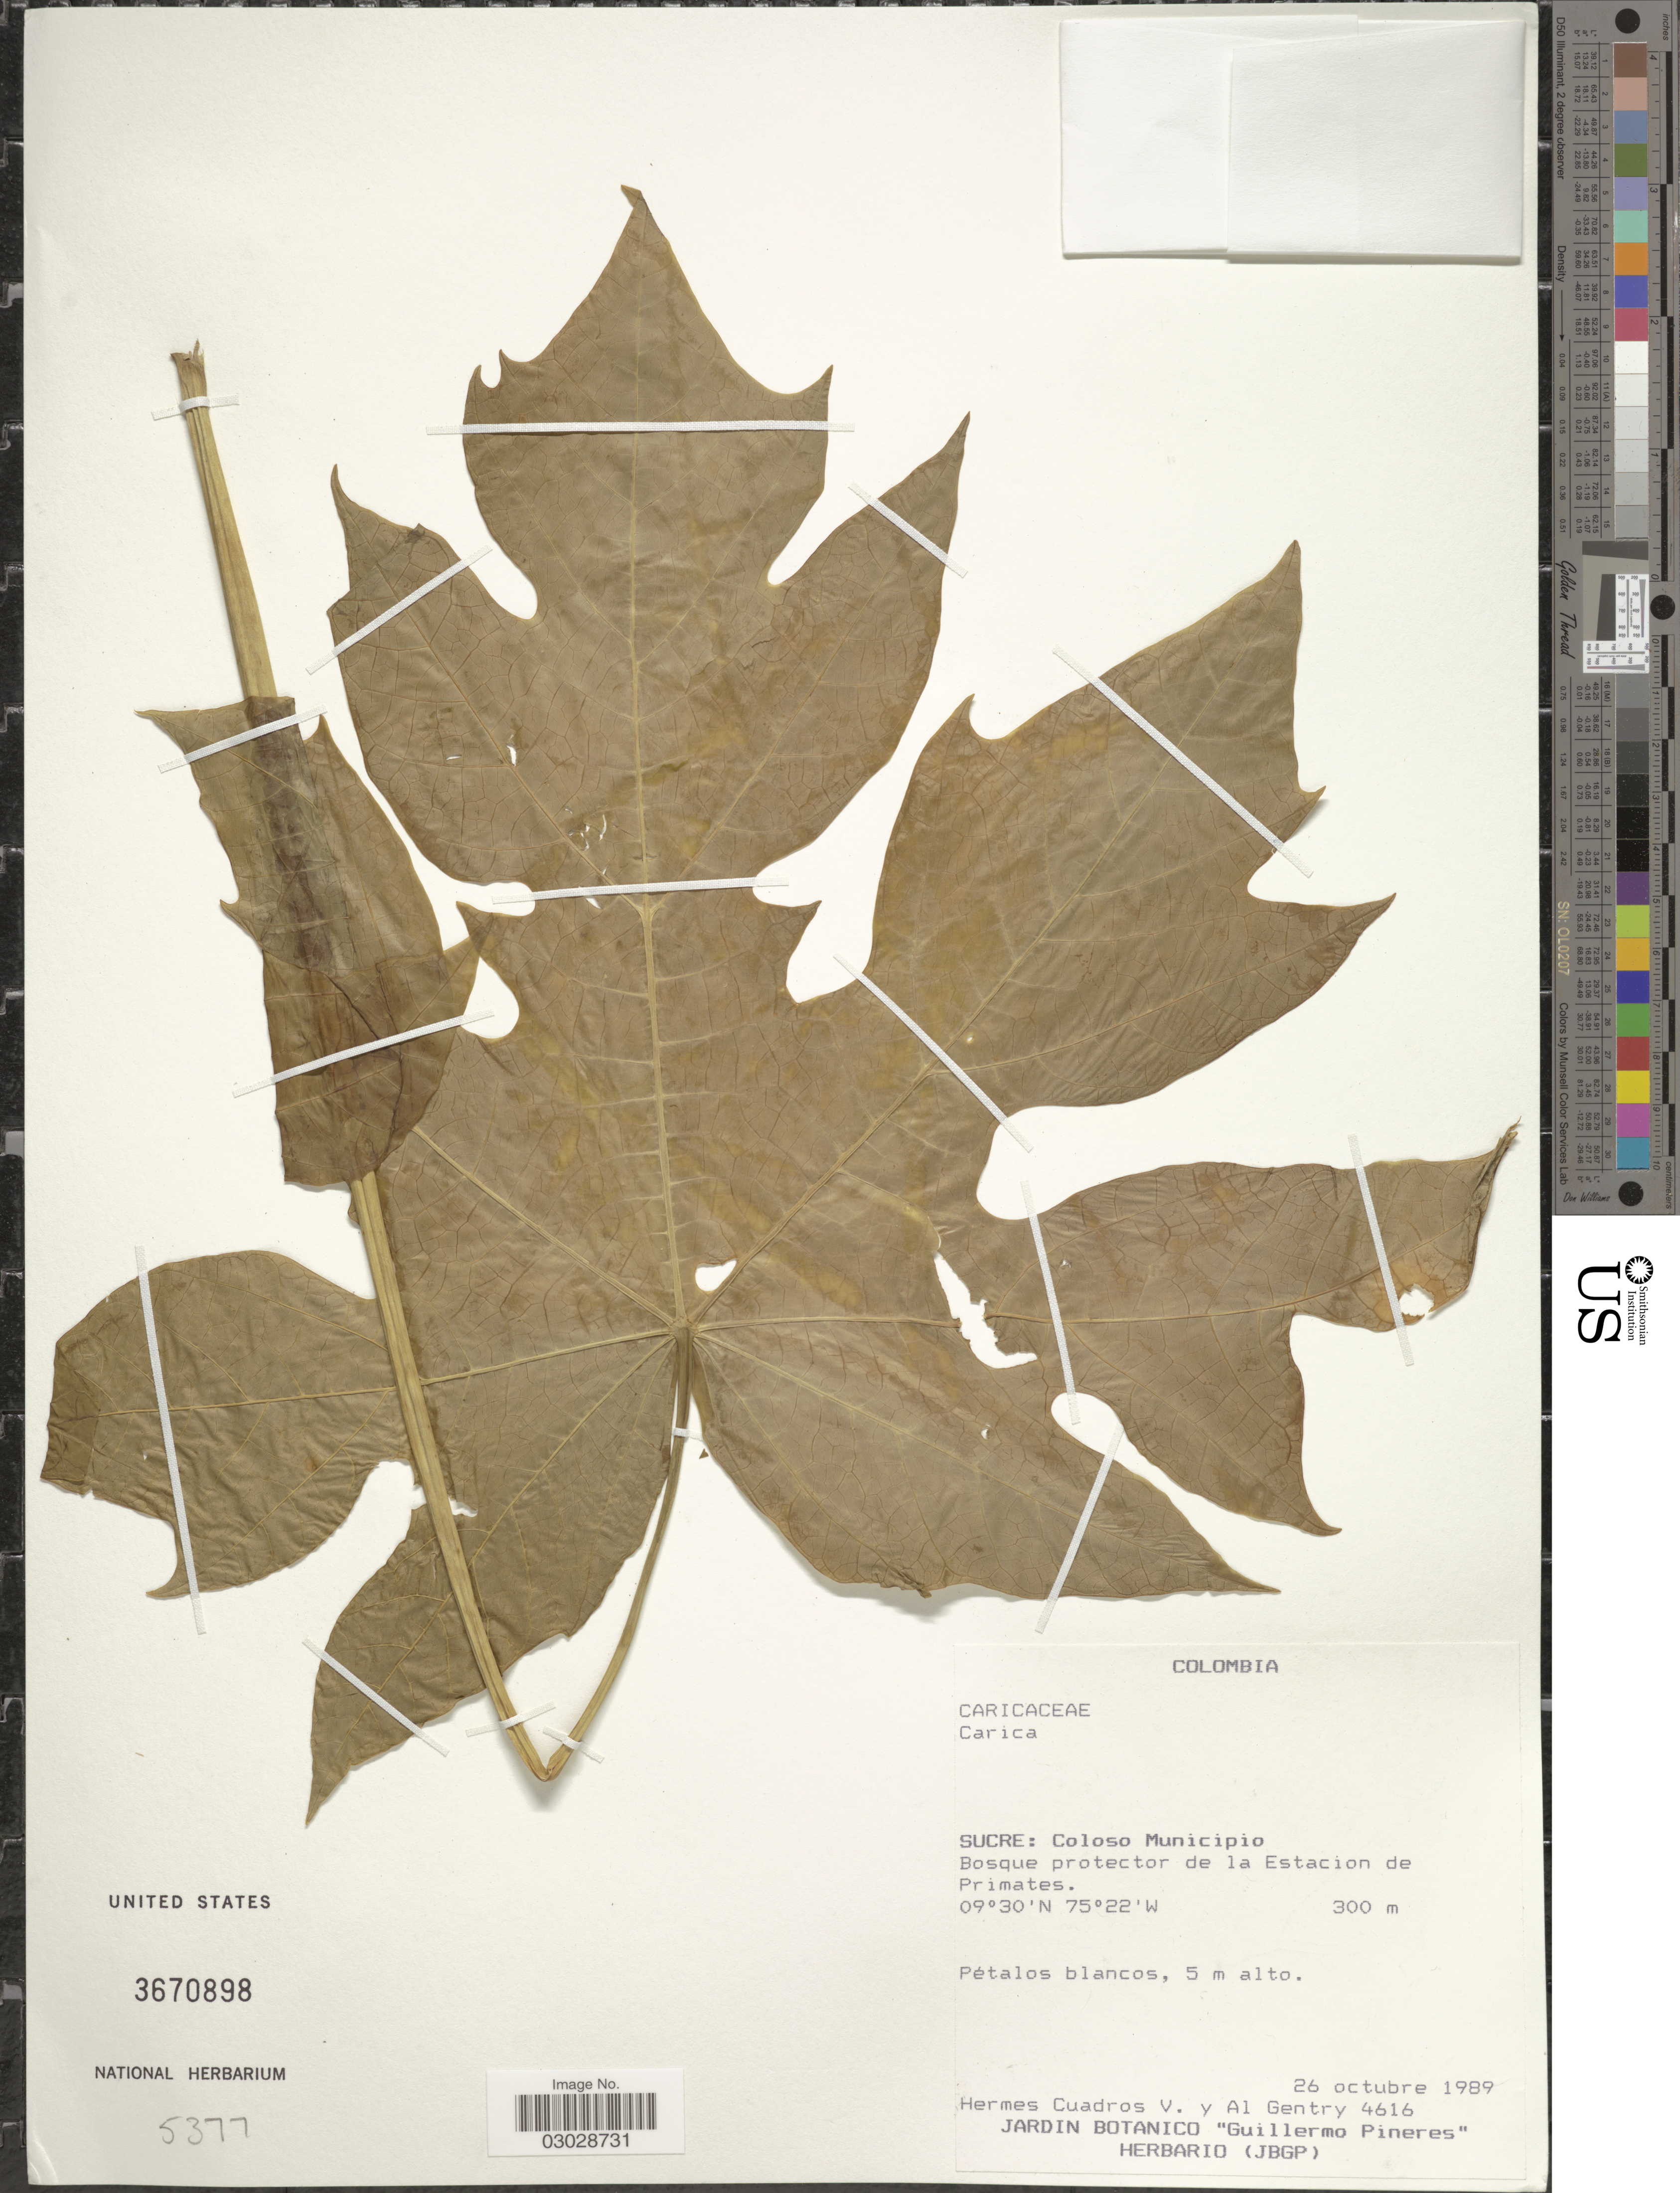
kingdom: Plantae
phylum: Tracheophyta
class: Magnoliopsida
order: Brassicales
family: Caricaceae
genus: Carica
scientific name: Carica sp.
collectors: H. Cuadros V. & A. H. Gentry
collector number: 4616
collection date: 1989-10-26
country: Colombia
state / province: Sucre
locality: Coloso Municipio, Bosque protector de la Estancion de Primates.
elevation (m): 300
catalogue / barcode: US 3670898